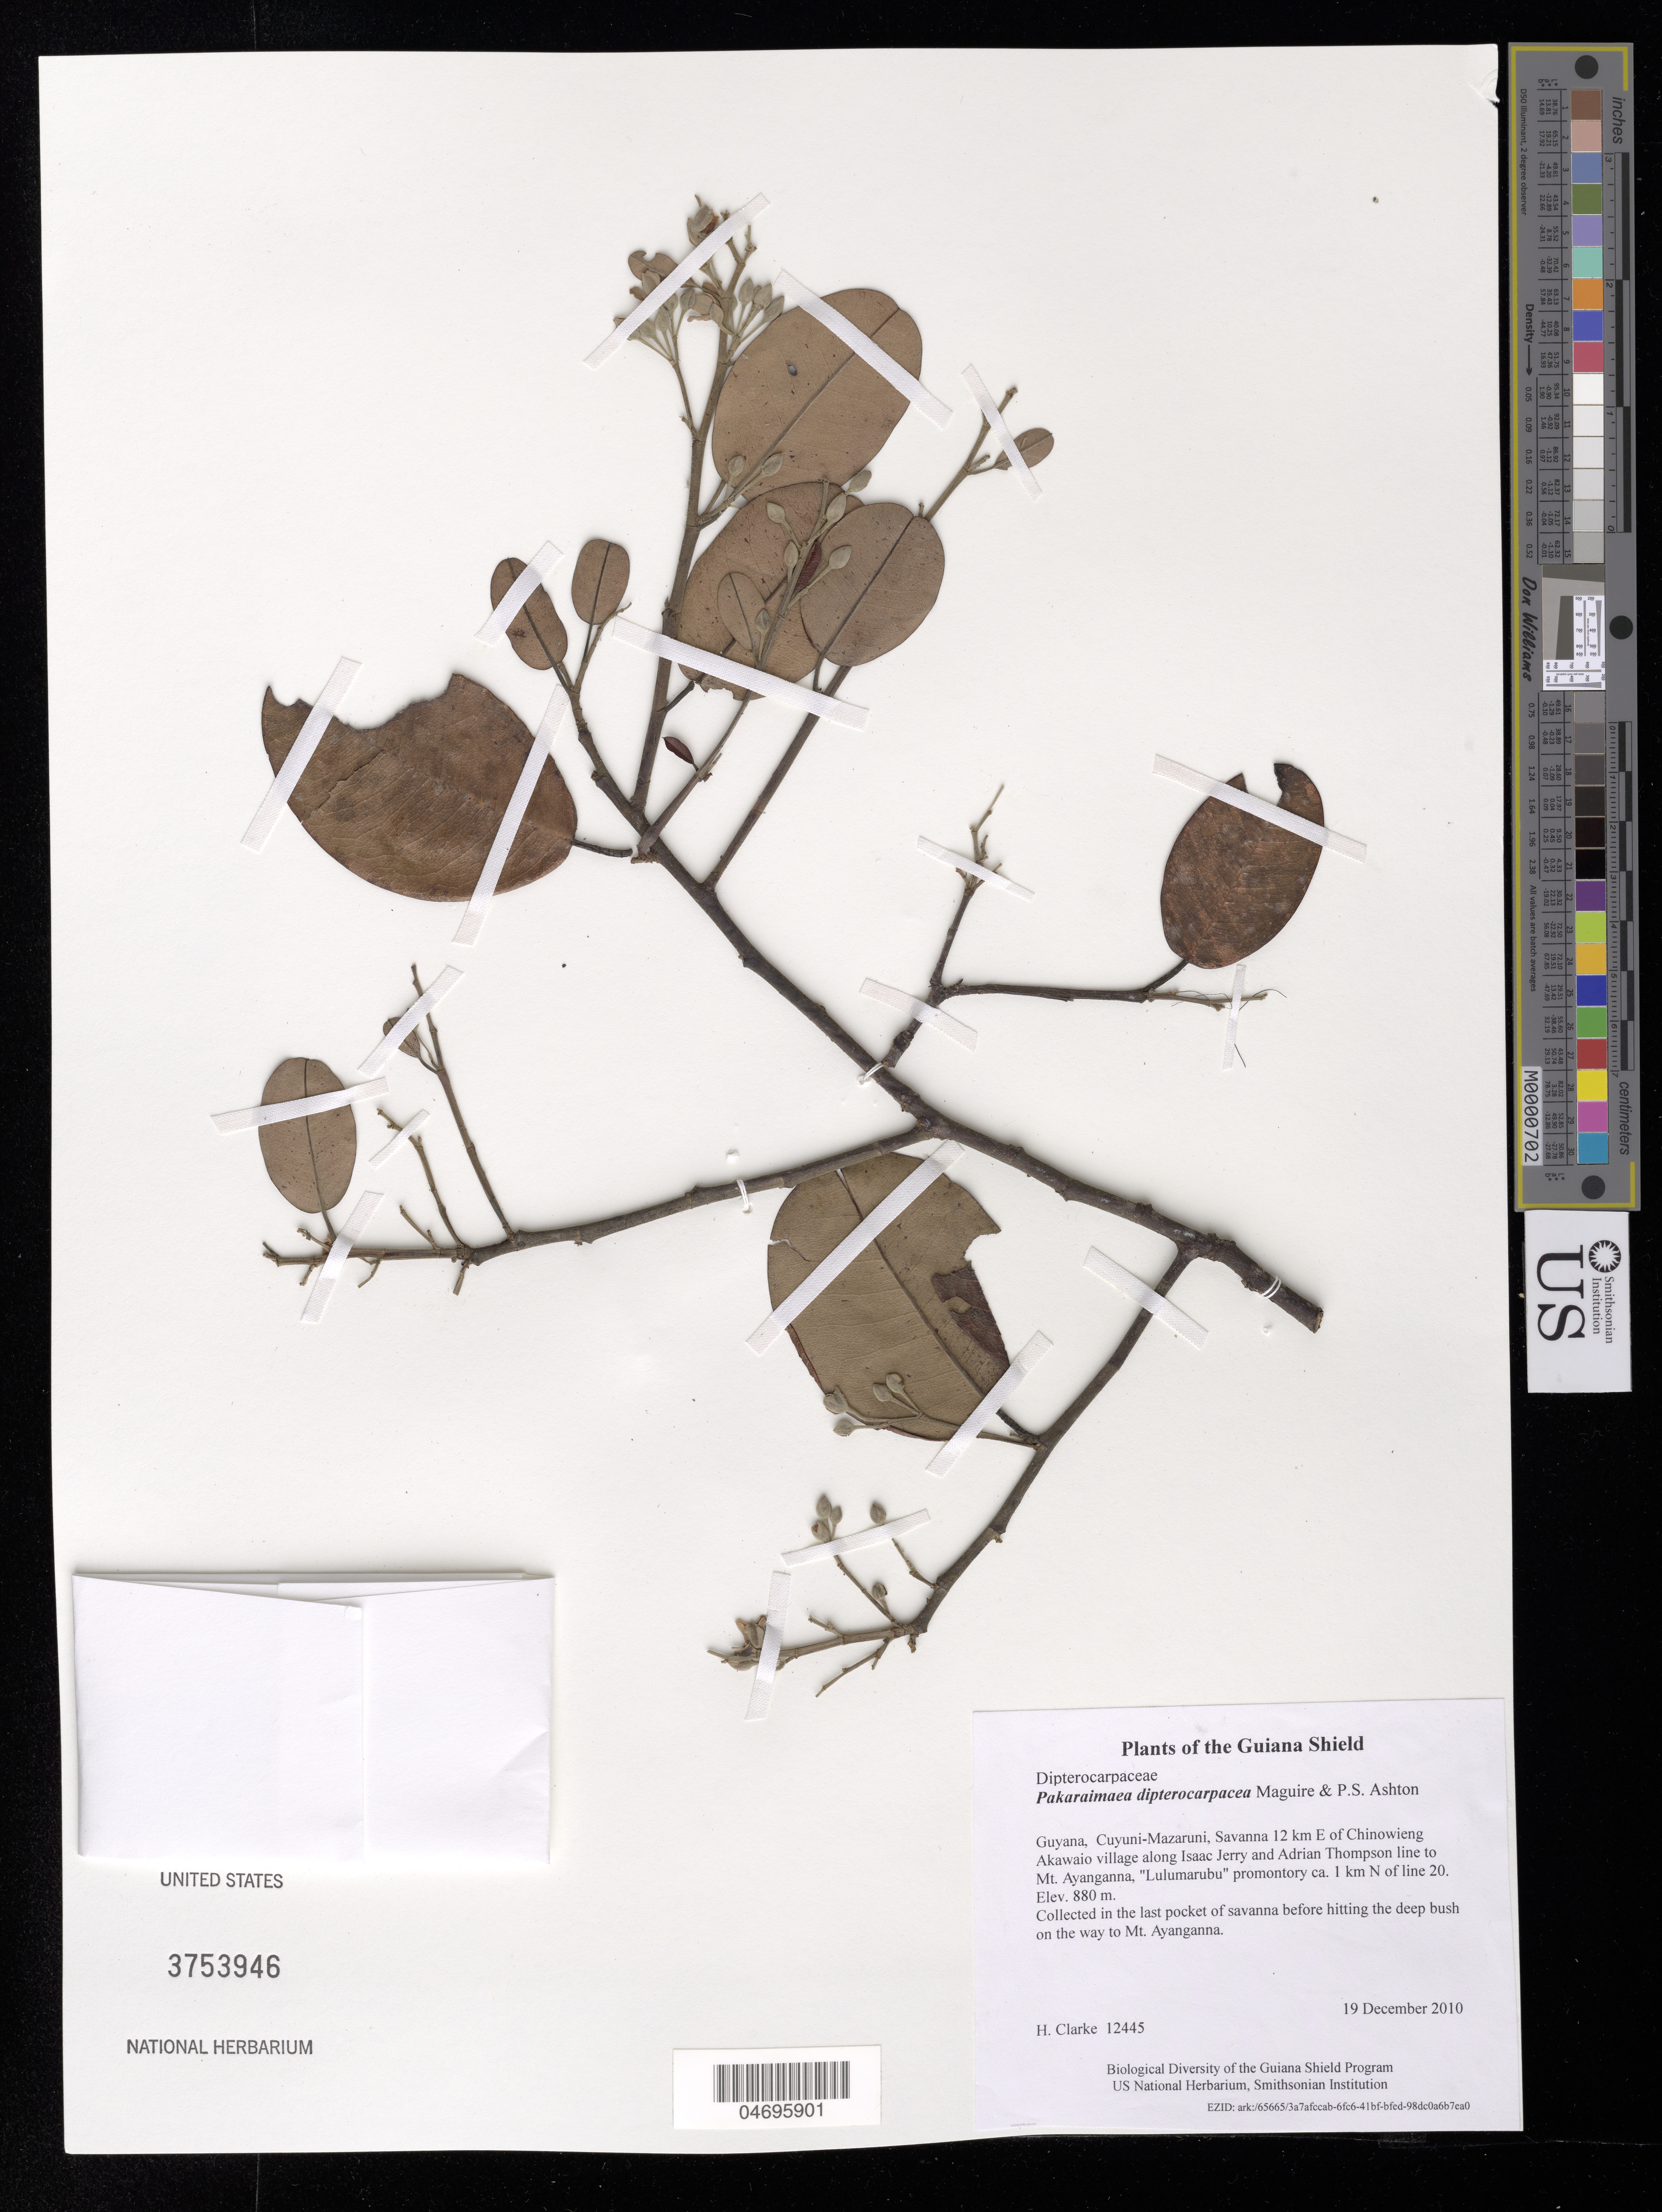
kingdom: Plantae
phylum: Tracheophyta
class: Magnoliopsida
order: Malvales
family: Dipterocarpaceae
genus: Pakaraimaea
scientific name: Pakaraimaea dipterocarpacea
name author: Maguire & P.S. Ashton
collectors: H. Clarke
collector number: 12445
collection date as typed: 19 December 2010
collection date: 2010-12-19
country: Guyana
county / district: Cuyuni-Mazaruni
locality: Savanna 12 km E of Chinowieng Akawaio village along Isaac Jerry and Adrian Thompson line to Mt. Ayanganna, "Lulumarubu" promontory ca. 1 km N of line 20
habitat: Collected in the last pocket of savanna before hitting the deep bush on the way to Mt. Ayanganna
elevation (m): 880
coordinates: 0826423 N, 0602509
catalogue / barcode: US 3753946